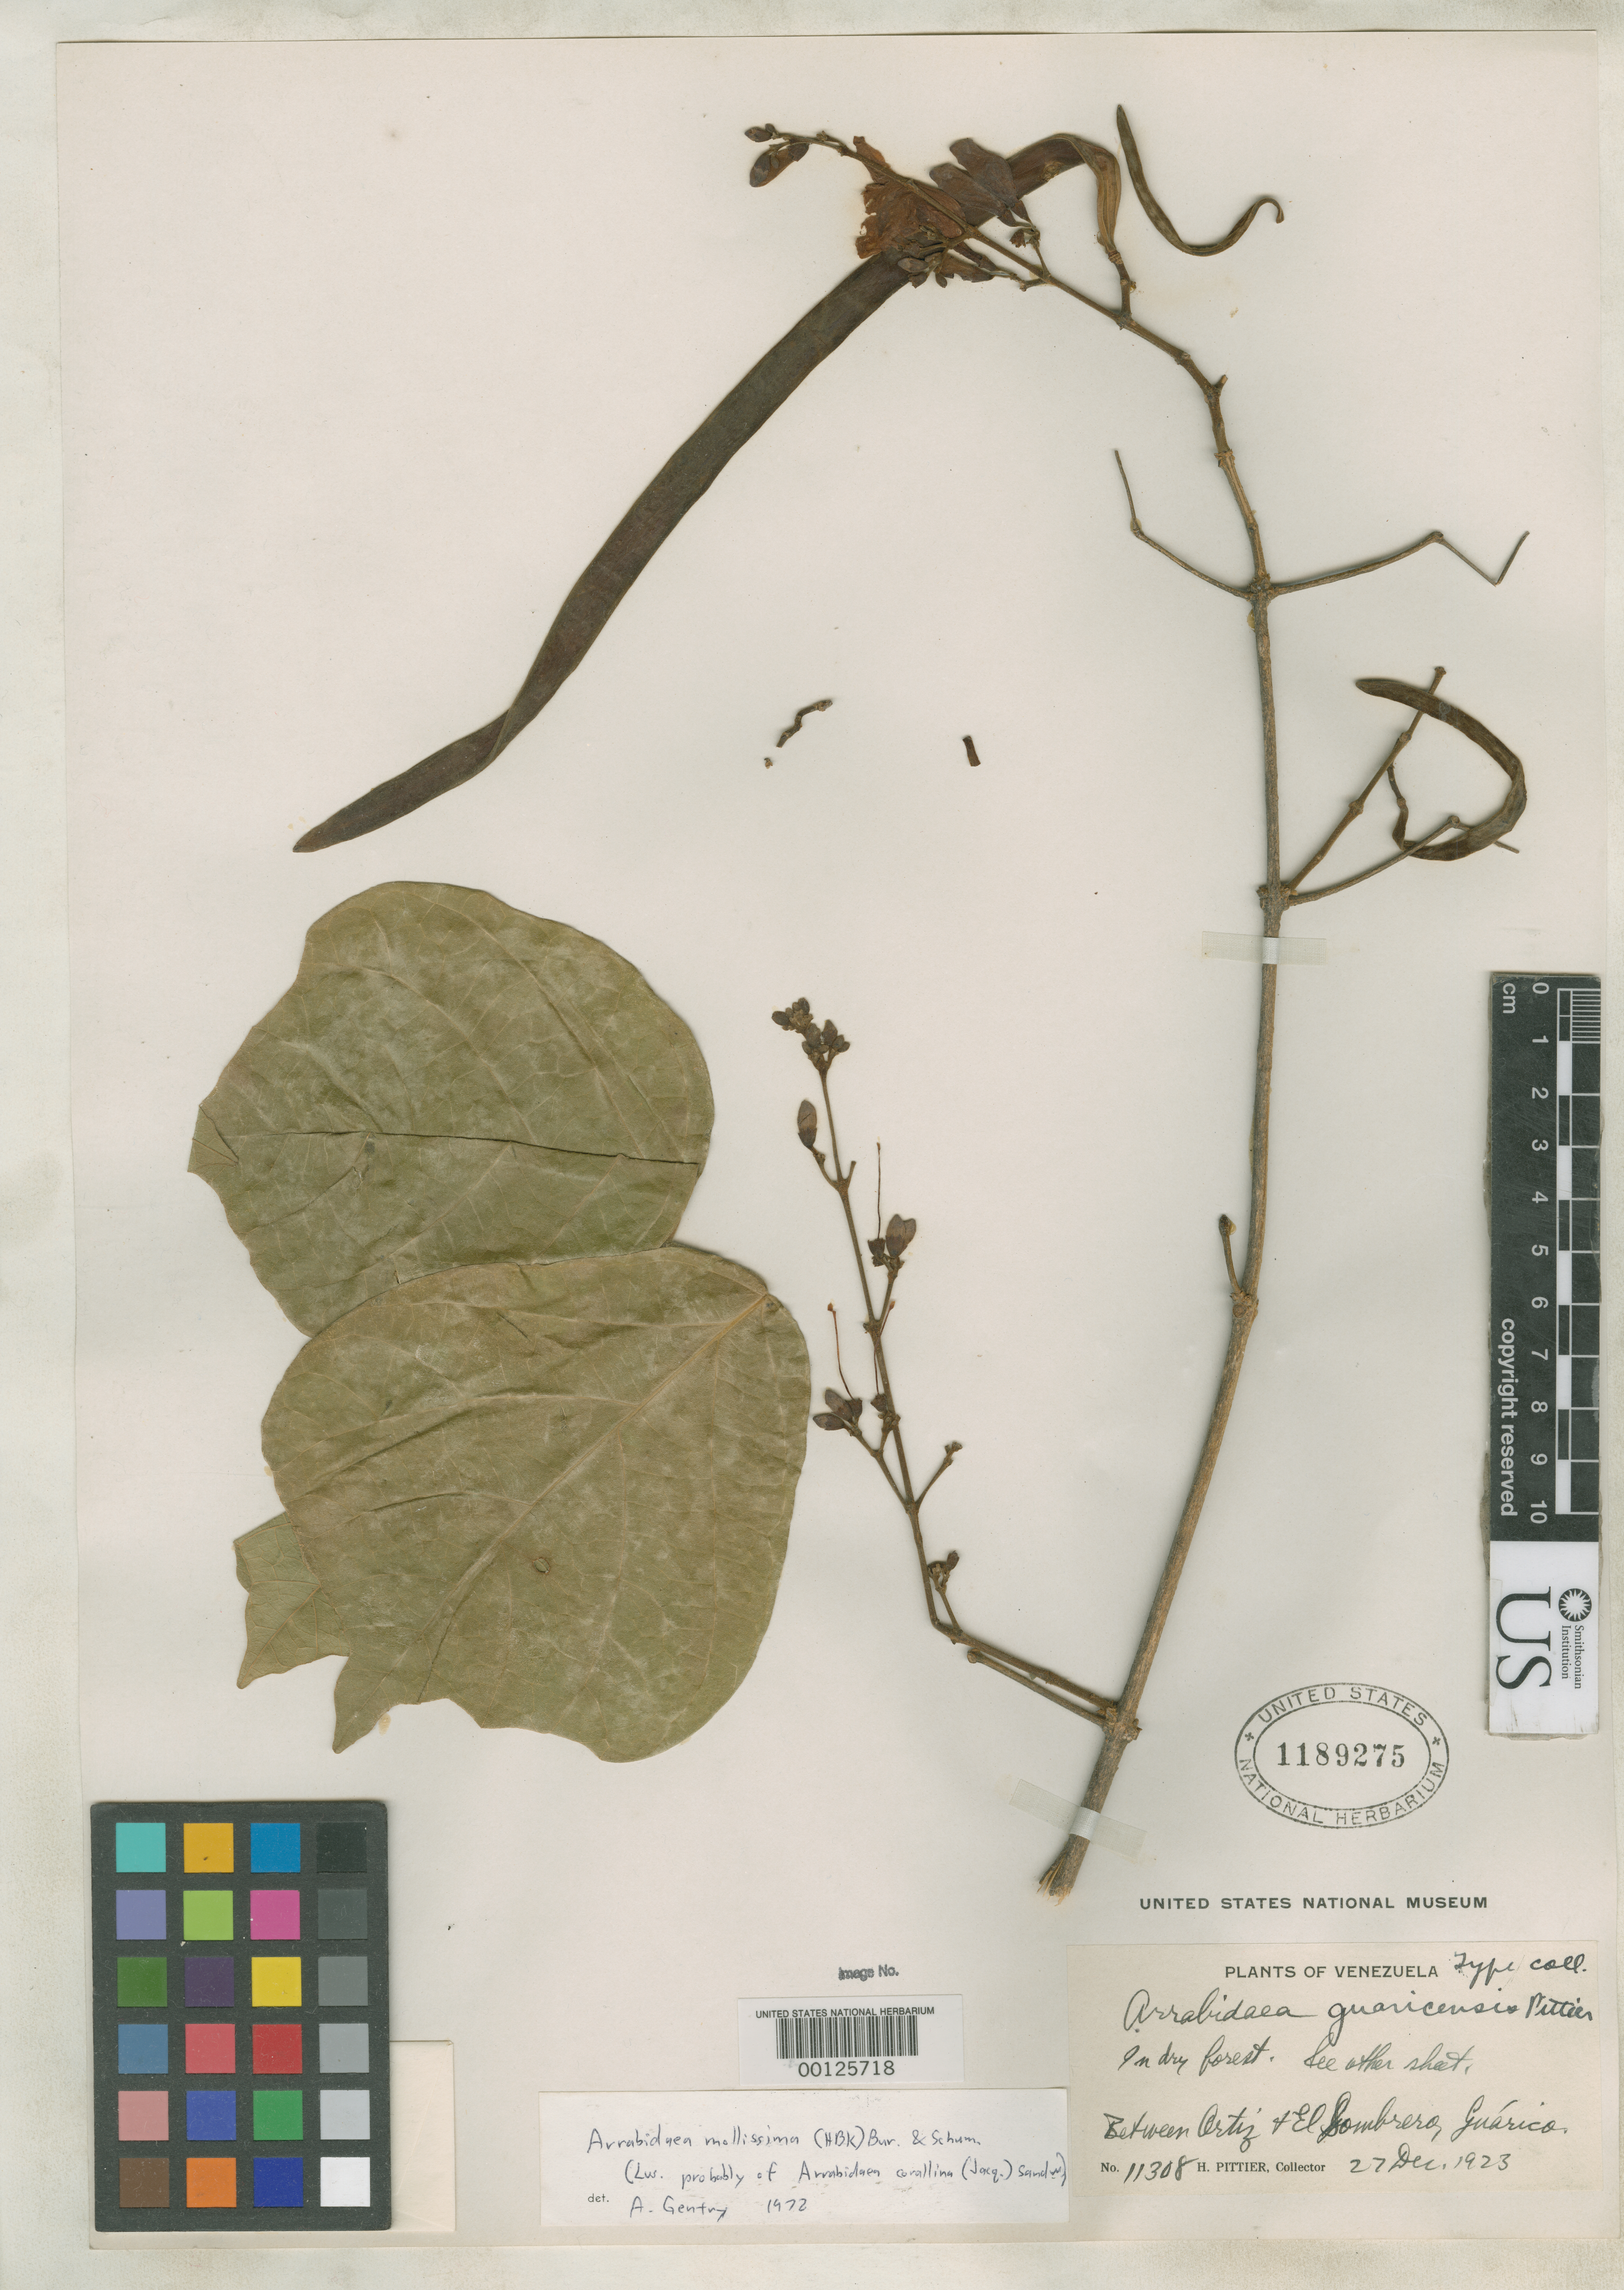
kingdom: Plantae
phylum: Tracheophyta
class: Magnoliopsida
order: Lamiales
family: Bignoniaceae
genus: Arrabidaea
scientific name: Arrabidaea guaricensis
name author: Pittier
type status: Type Collection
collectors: H. F. Pittier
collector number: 11308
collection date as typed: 27 Dec 1923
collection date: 1923-12-27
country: Venezuela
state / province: Guárico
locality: Between Ortiz & El Sombrero.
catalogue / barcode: US 1189275